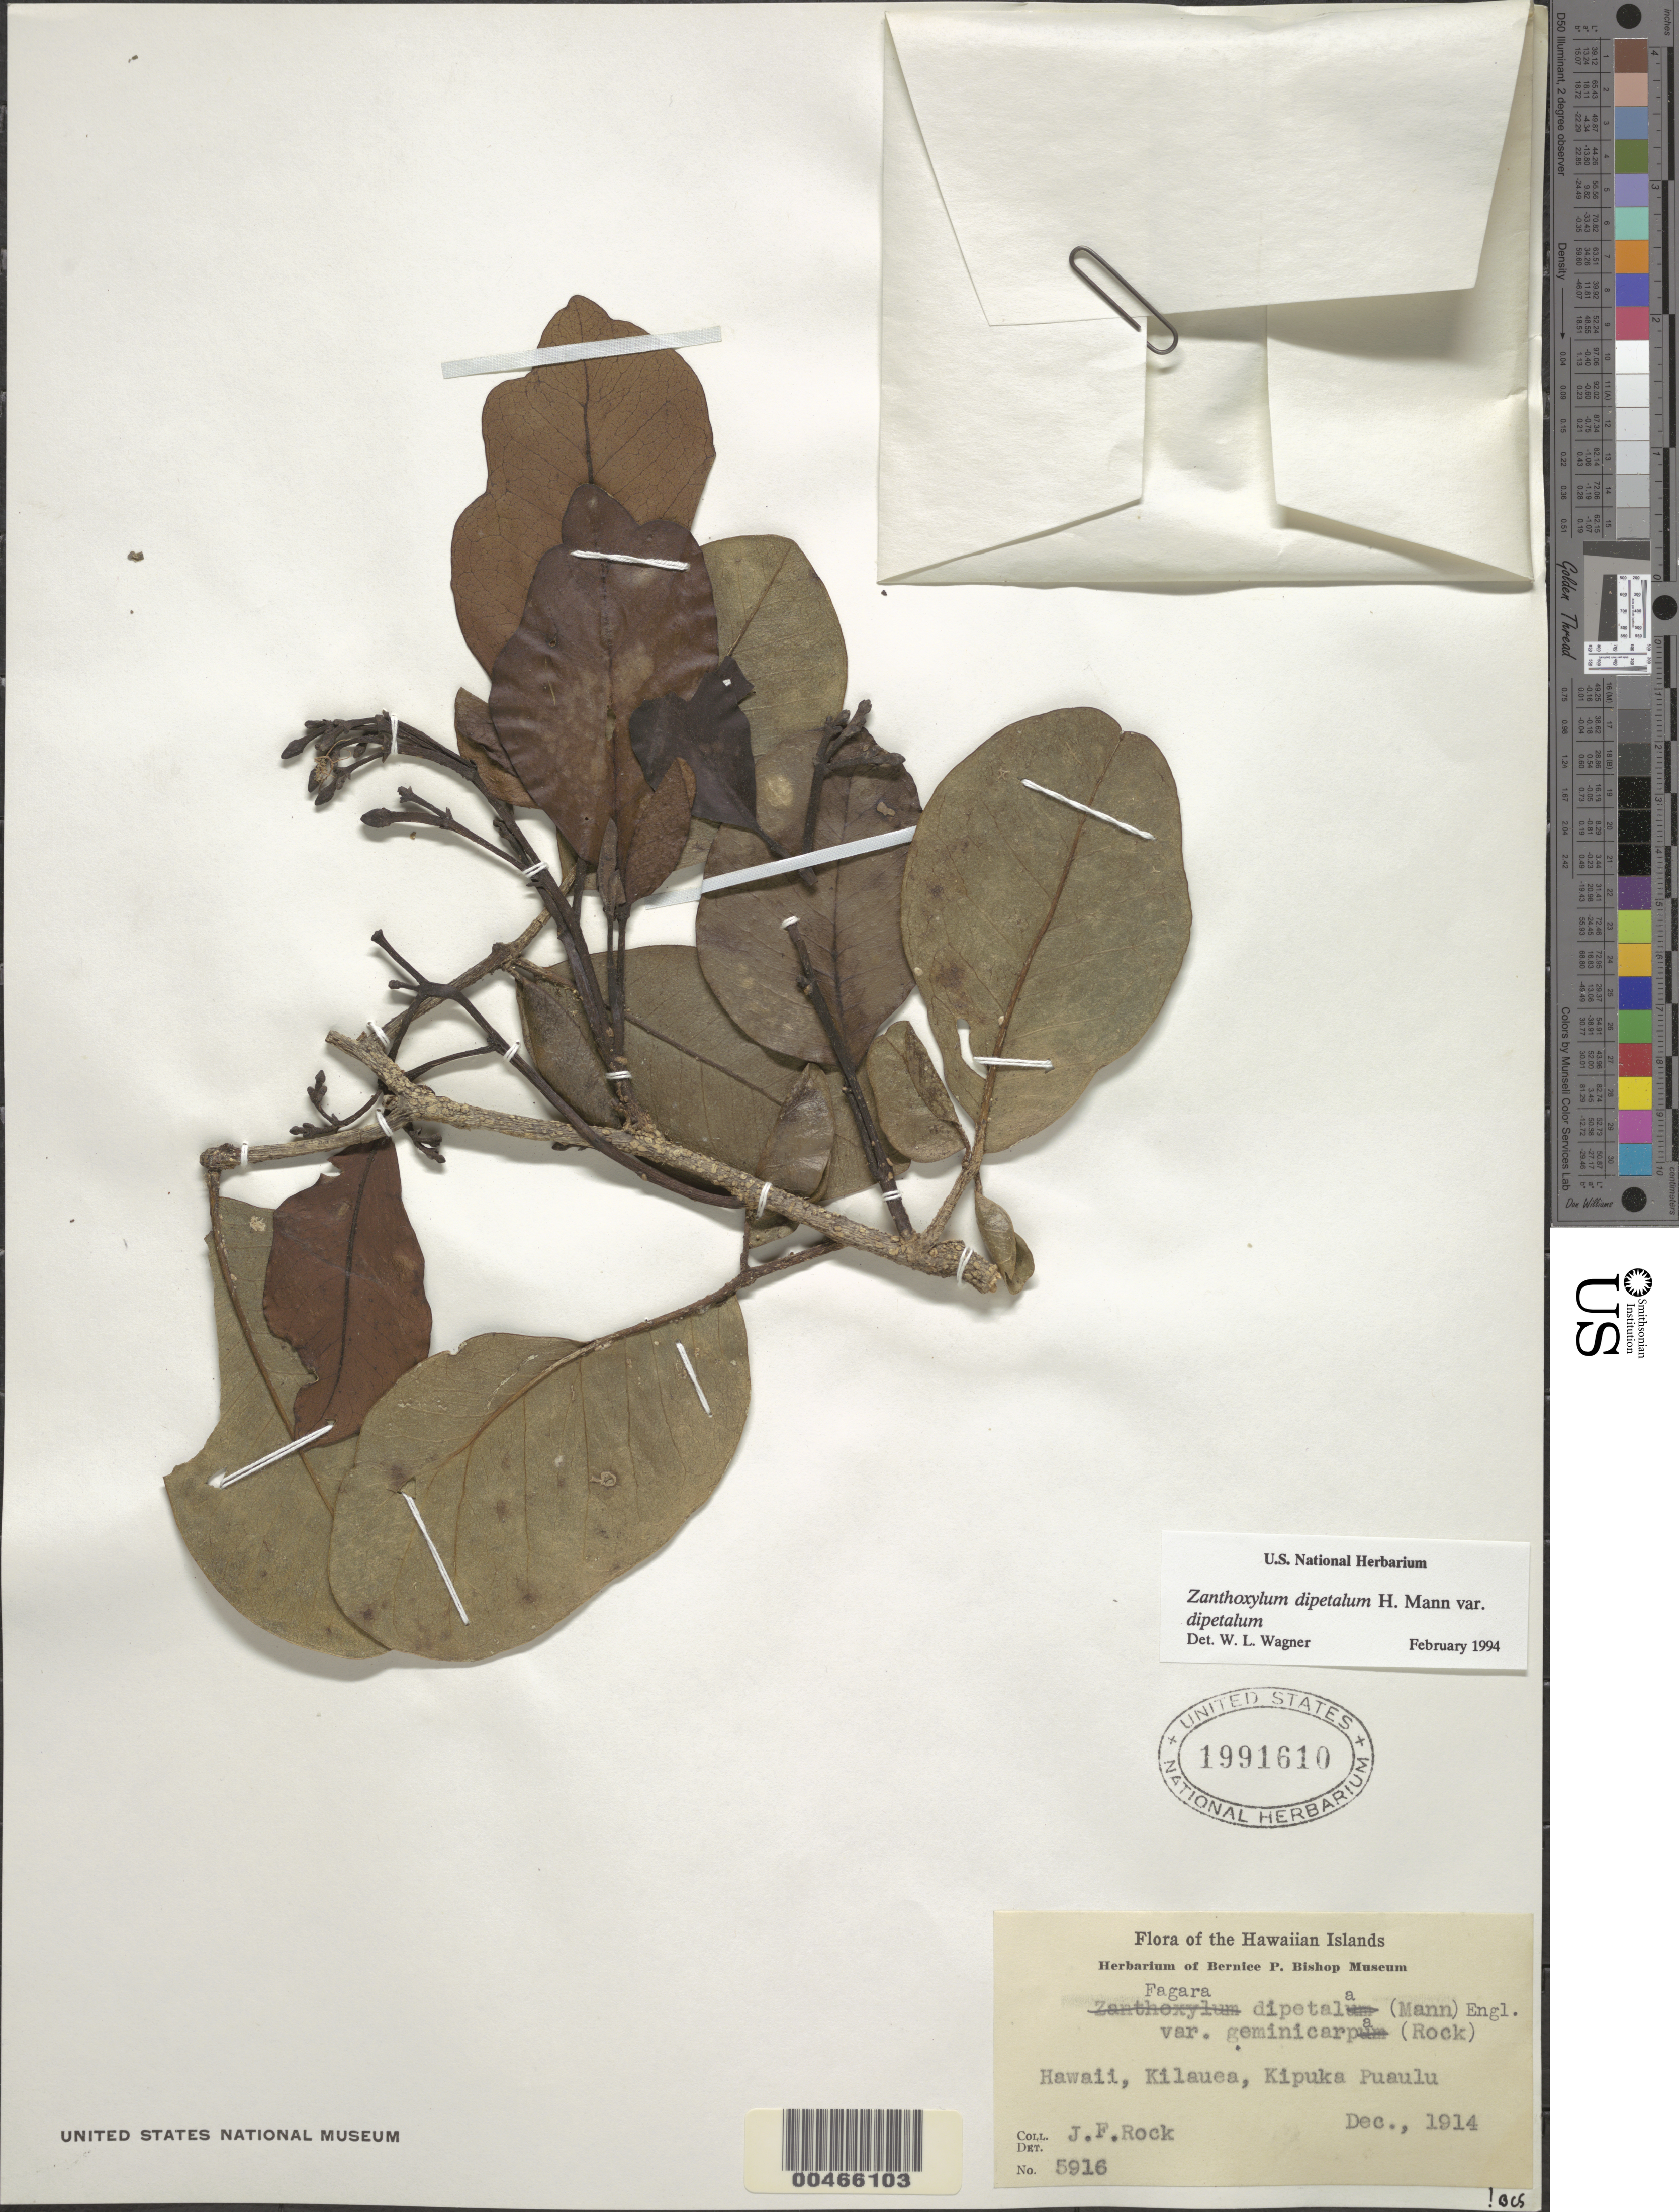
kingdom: Plantae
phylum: Tracheophyta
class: Magnoliopsida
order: Sapindales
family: Rutaceae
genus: Zanthoxylum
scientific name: Zanthoxylum dipetalum var. dipetalum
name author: H. Mann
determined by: Wagner, W. L., (BOT), Smithsonian Institution - National Museum of Natural History (UNITED STATES)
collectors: J. F. Rock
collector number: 5916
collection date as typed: Dec 1914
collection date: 1914-12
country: United States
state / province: Hawaii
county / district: Hawaii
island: Hawaii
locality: Kilauea, Kipuka Puaulu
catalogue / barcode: US 1991610